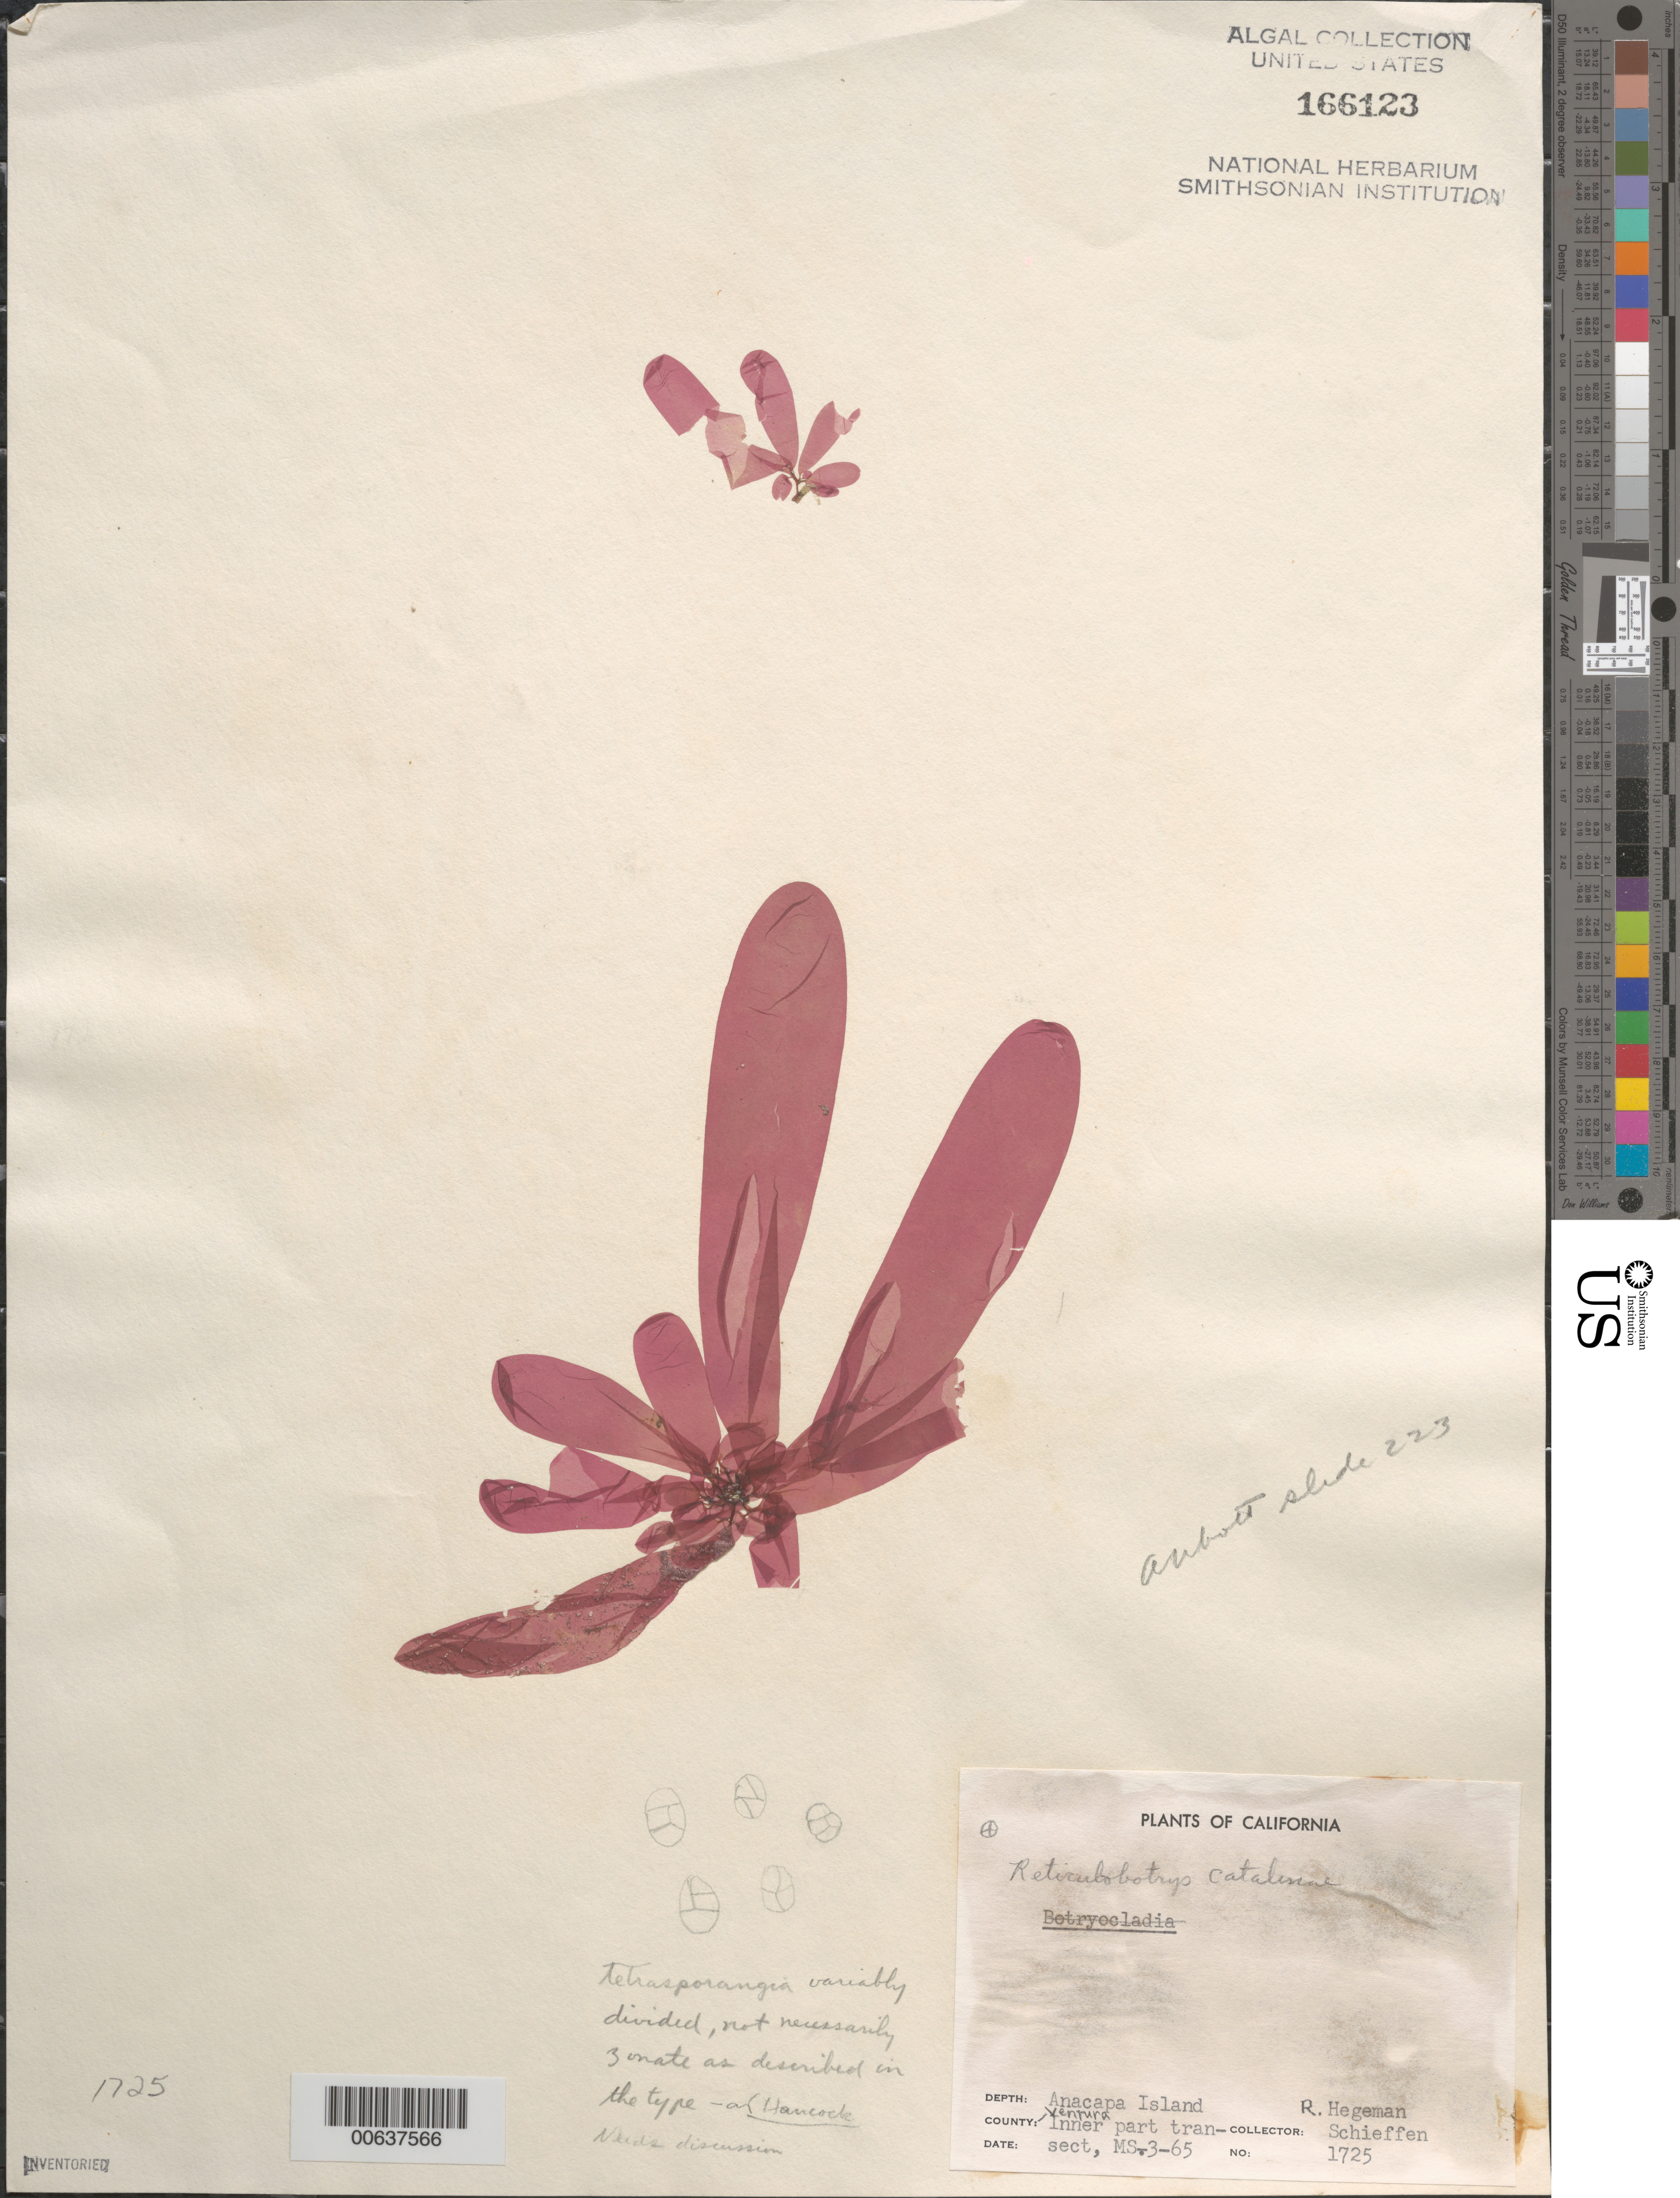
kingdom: Plantae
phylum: Rhodophyta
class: Florideophyceae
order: Gigartinales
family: Areschougiaceae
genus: Reticulobotrys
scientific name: Reticulobotrys catalinae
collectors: R. Hegeman & -. Schieffen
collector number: Neushul 1725 & MS-3-65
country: United States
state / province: California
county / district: Ventura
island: Anacapa Island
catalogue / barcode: US 166123